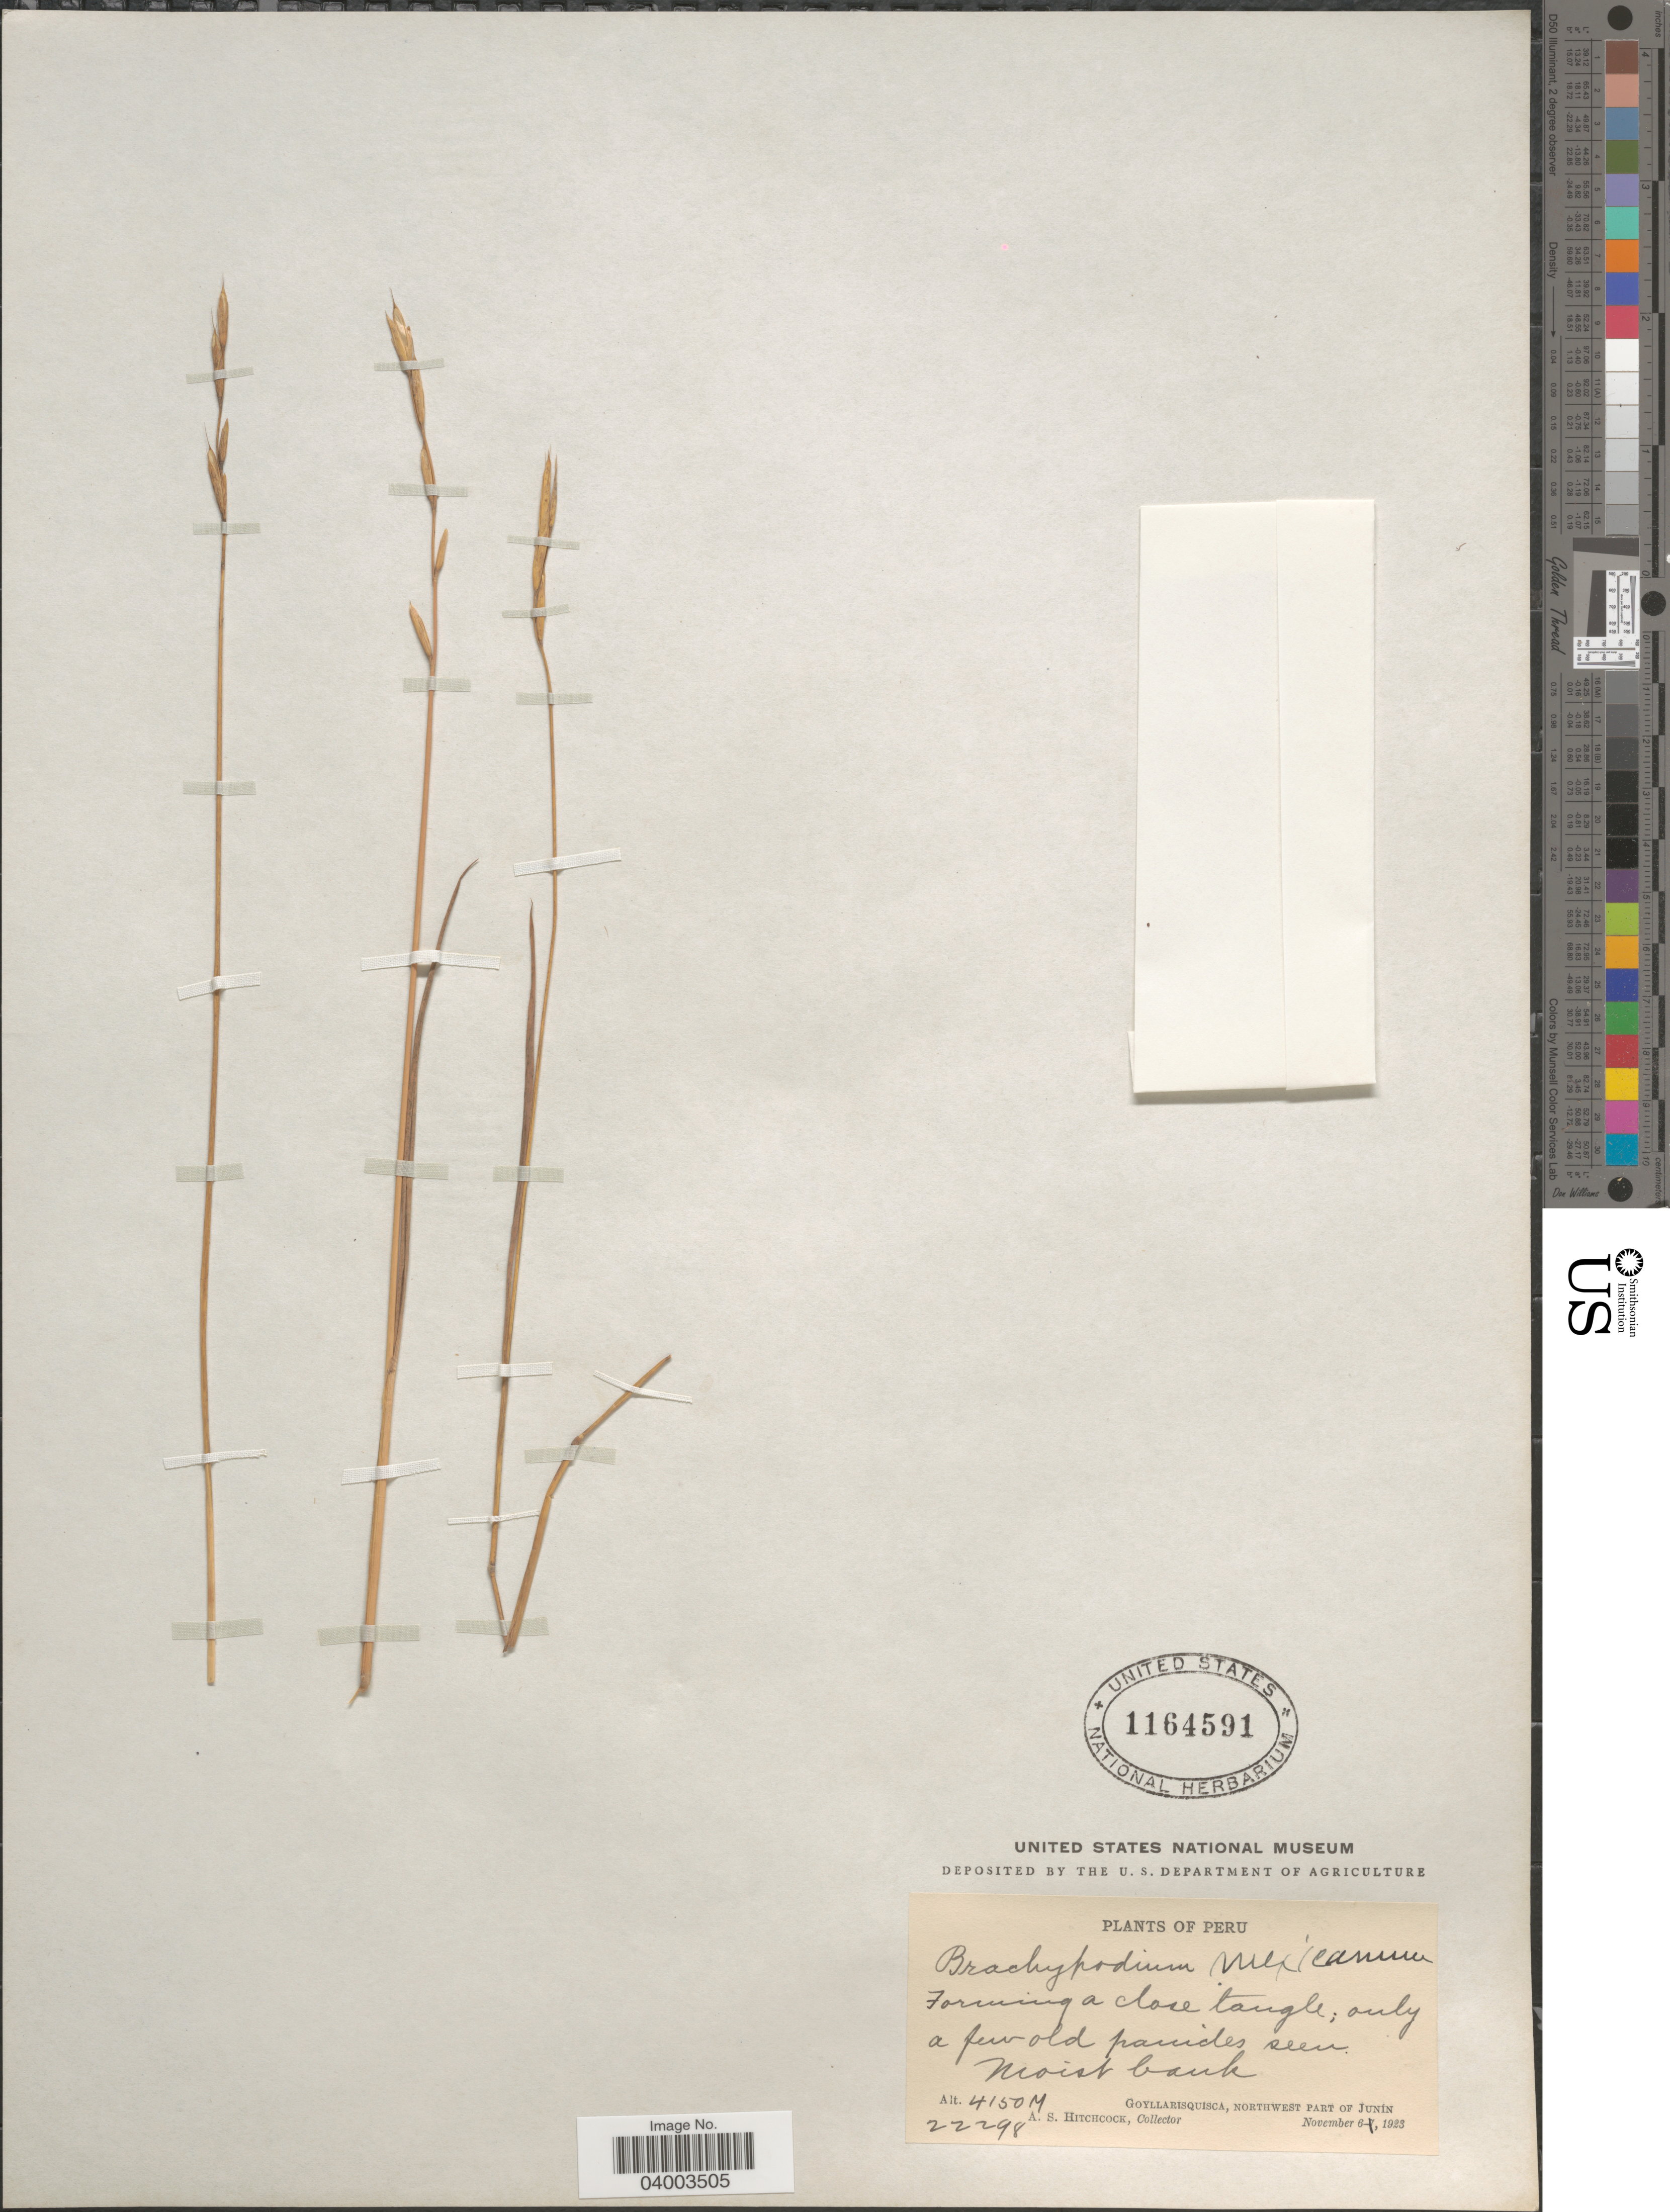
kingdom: Plantae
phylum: Tracheophyta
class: Liliopsida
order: Poales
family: Poaceae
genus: Brachypodium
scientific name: Brachypodium mexicanum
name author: (Roem. & Schult.) Link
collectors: A. S. Hitchcock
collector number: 22298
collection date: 1923-11-06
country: Peru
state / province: Junín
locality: Moist bank. Goyllarisquisca, Northwest part of Junín.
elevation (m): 4150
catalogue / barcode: US 1164591